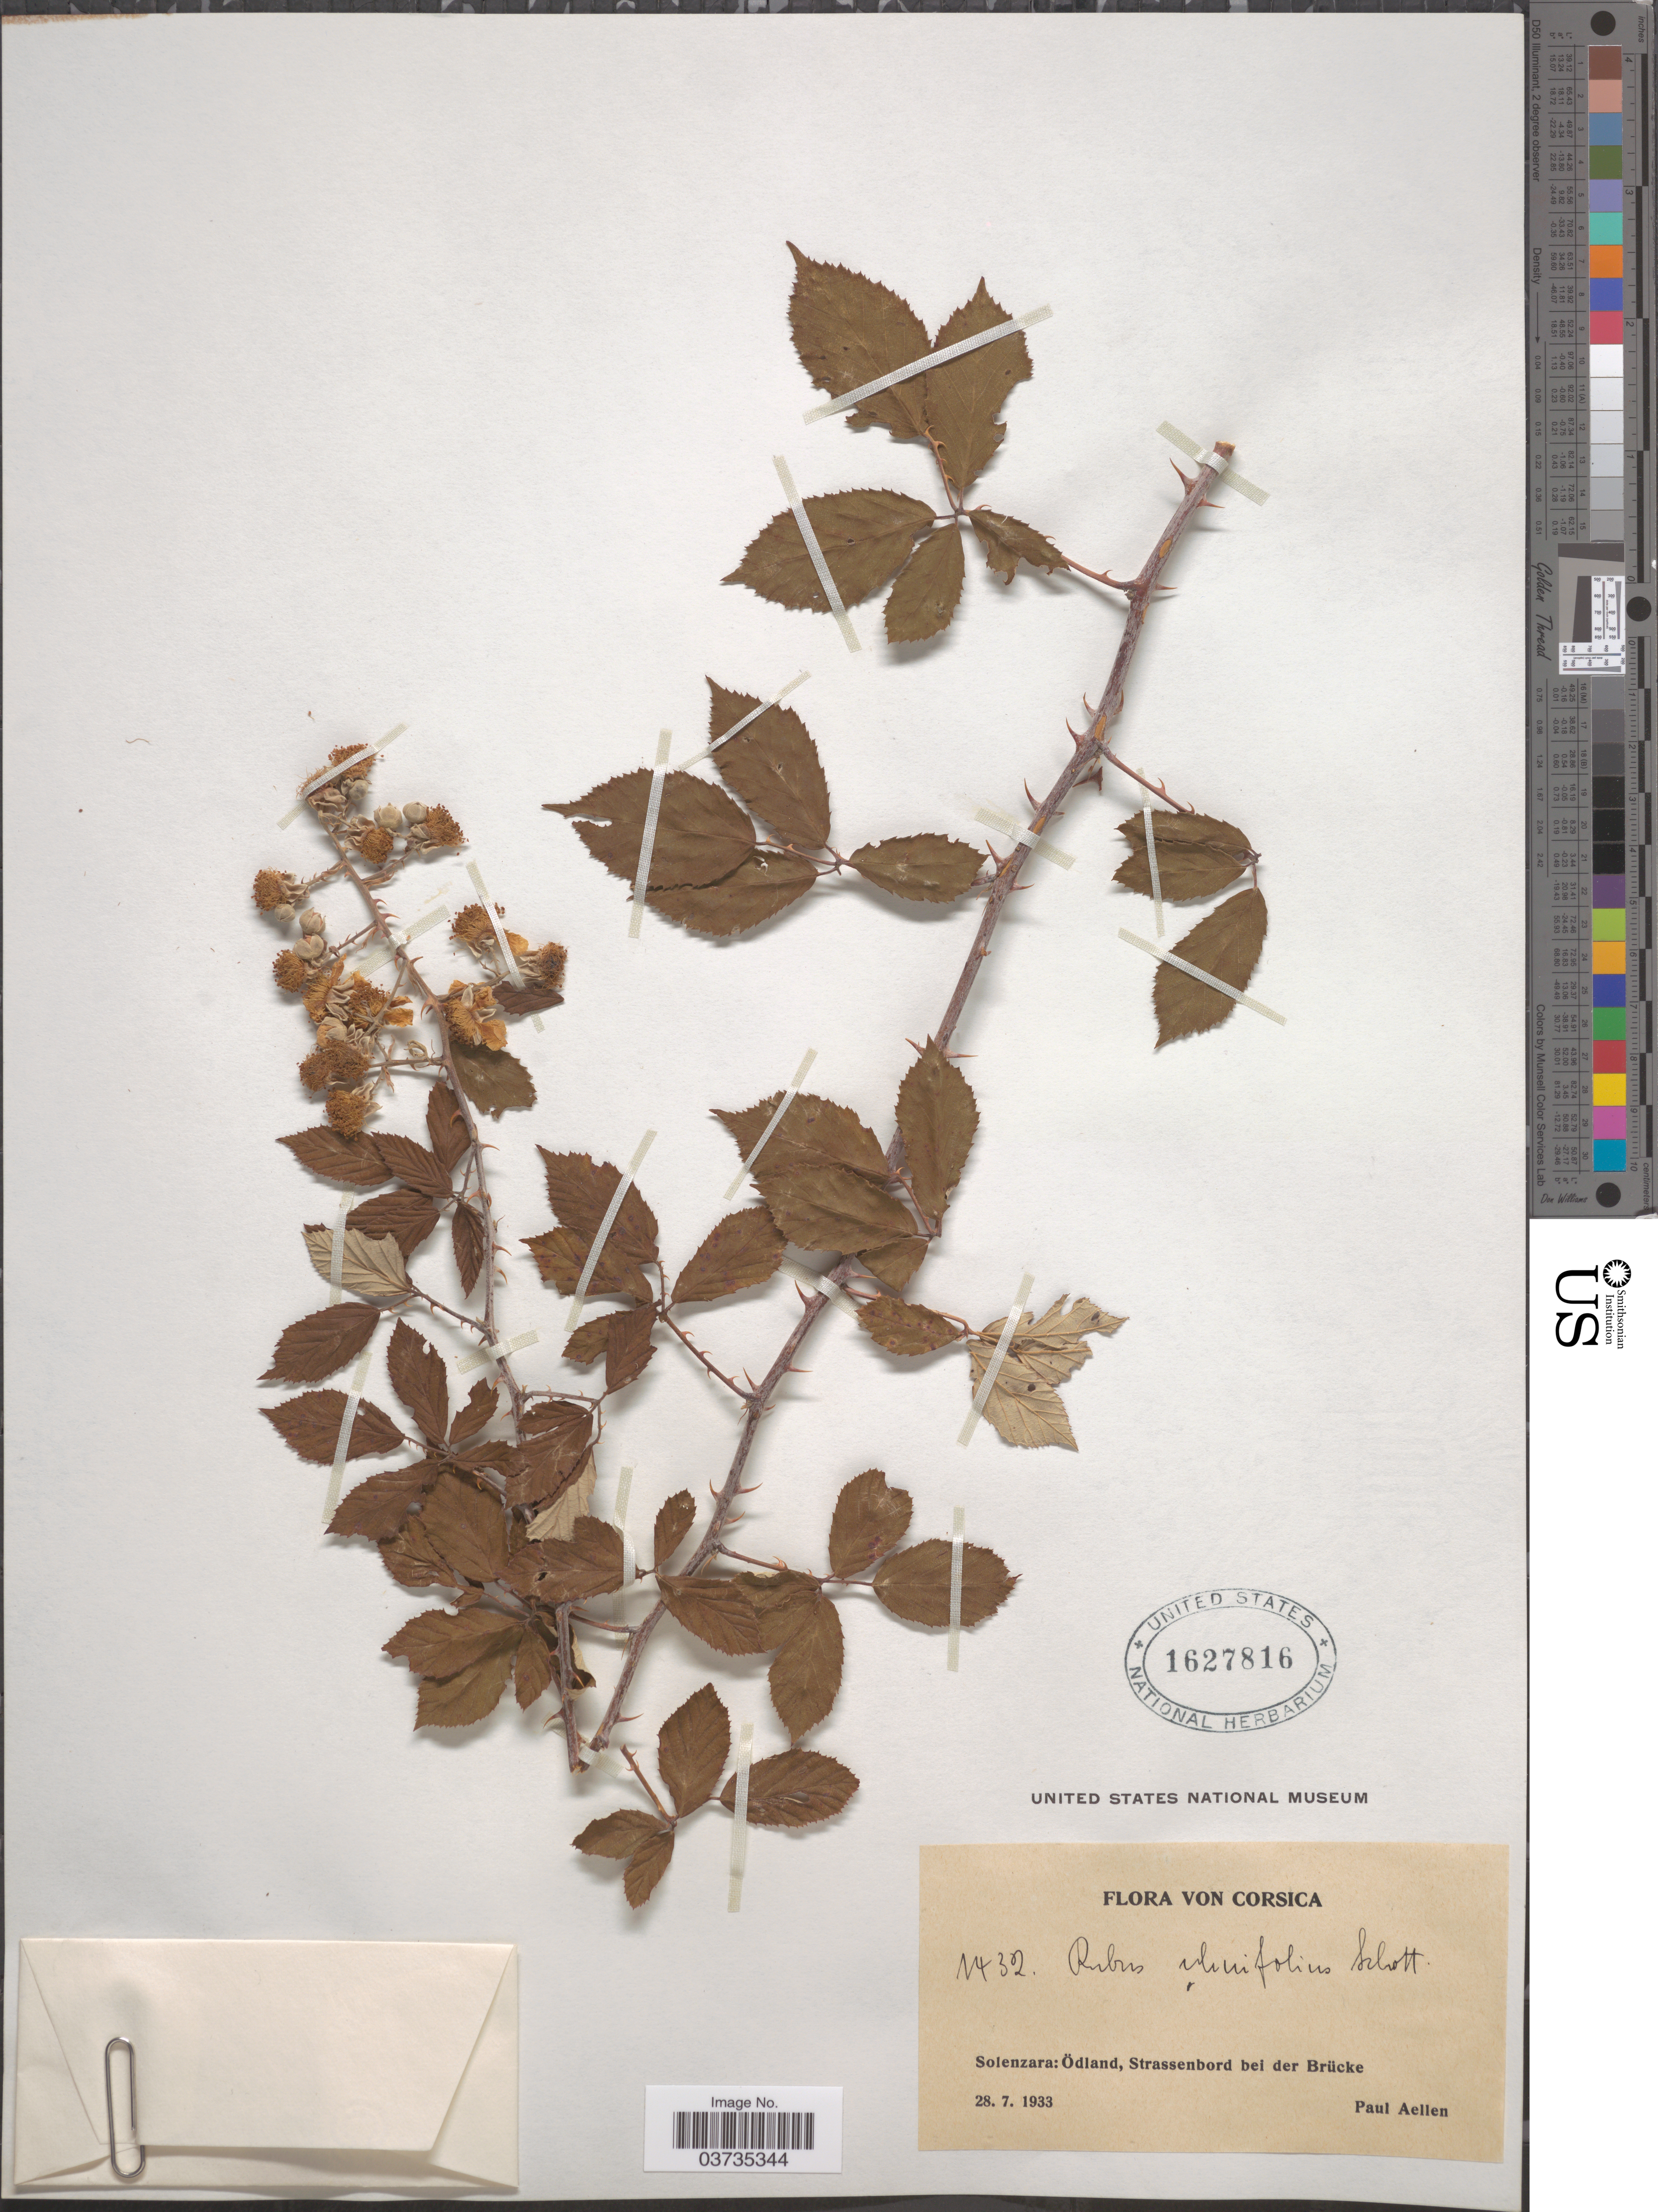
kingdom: Plantae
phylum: Tracheophyta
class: Magnoliopsida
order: Rosales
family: Rosaceae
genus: Rubus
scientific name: Rubus ulmifolius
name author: Schott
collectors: P. Aellen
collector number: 1432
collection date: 1933-07-28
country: France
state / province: Corsica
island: Corse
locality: Solenzara: Ödland, Strassenbord bei der Brücke.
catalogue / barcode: US 1627816